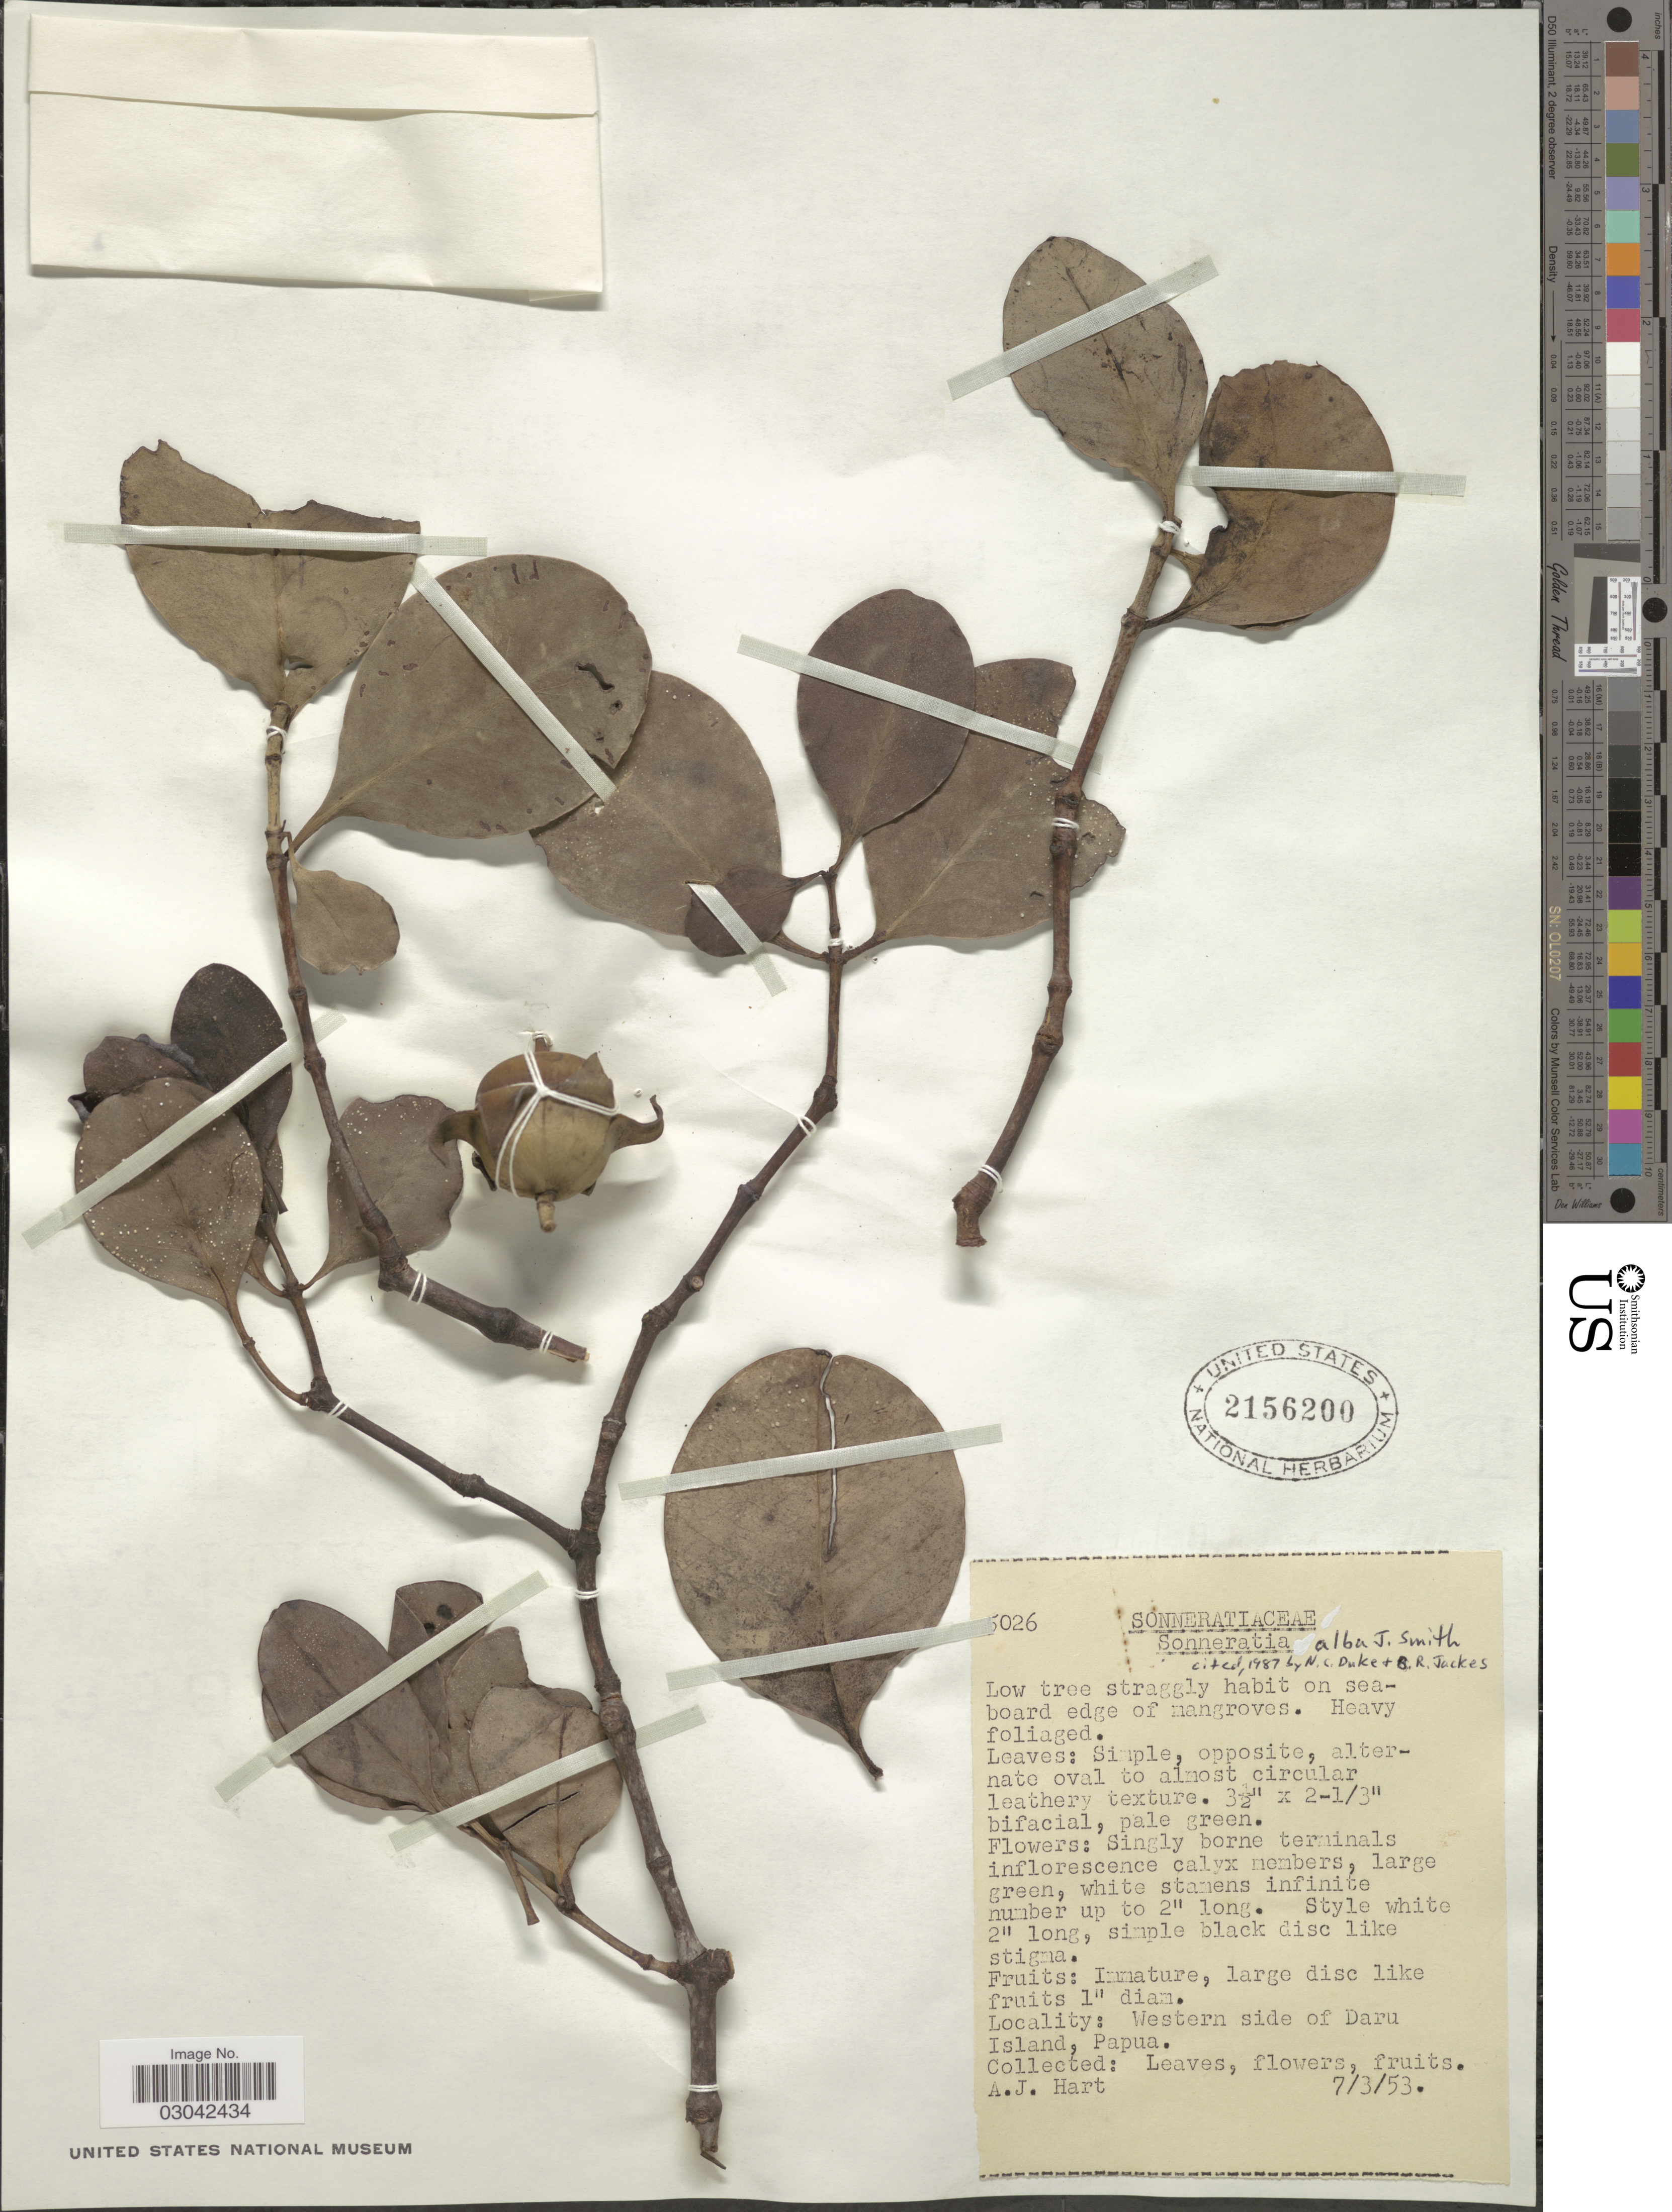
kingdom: Plantae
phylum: Tracheophyta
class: Magnoliopsida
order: Myrtales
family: Lythraceae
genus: Sonneratia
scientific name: Sonneratia alba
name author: Sm.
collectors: A. Hart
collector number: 5026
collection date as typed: Transcribed d/m/y: 7/3/53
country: Papua New Guinea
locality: Western side of Daru Island, Papua.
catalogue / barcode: US 2156200